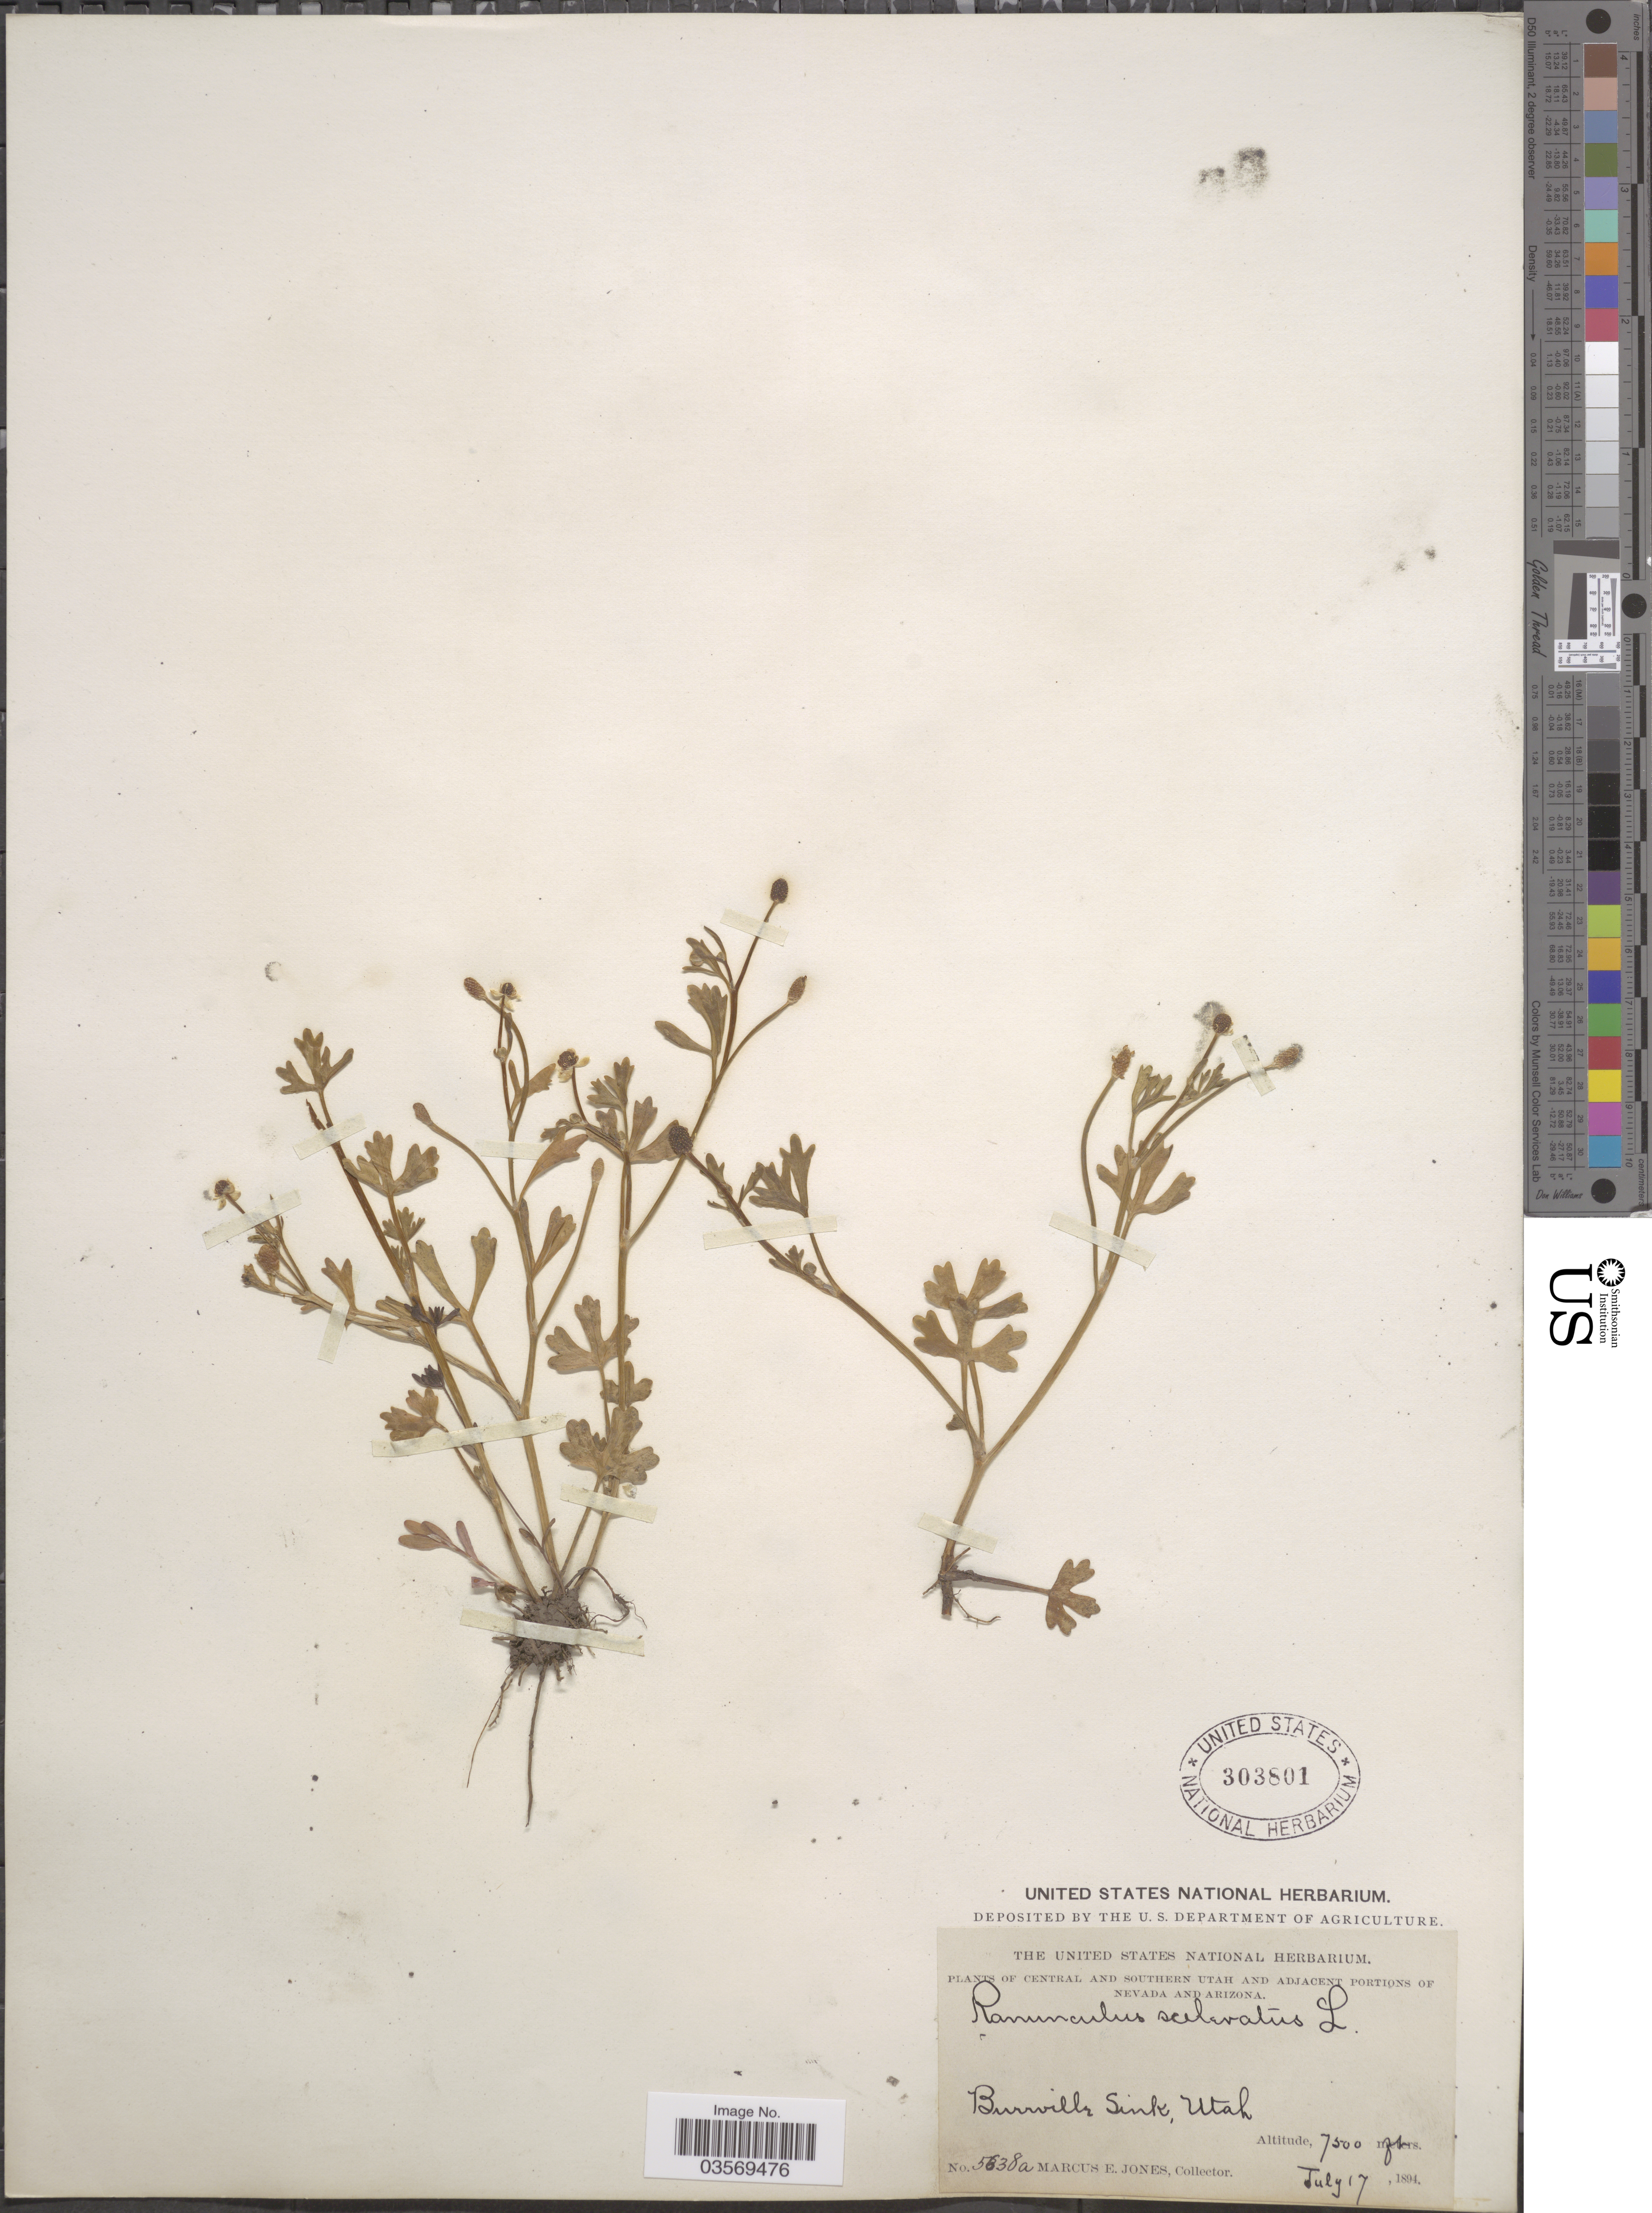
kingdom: Plantae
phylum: Tracheophyta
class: Magnoliopsida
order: Ranunculales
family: Ranunculaceae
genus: Ranunculus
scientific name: Ranunculus sceleratus var. multifidus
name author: Nutt.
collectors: M. E. Jones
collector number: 5638a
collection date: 1894-07-17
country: United States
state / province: Utah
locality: Central and southern Utah. Burrville Sink.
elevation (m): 2286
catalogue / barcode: US 303801